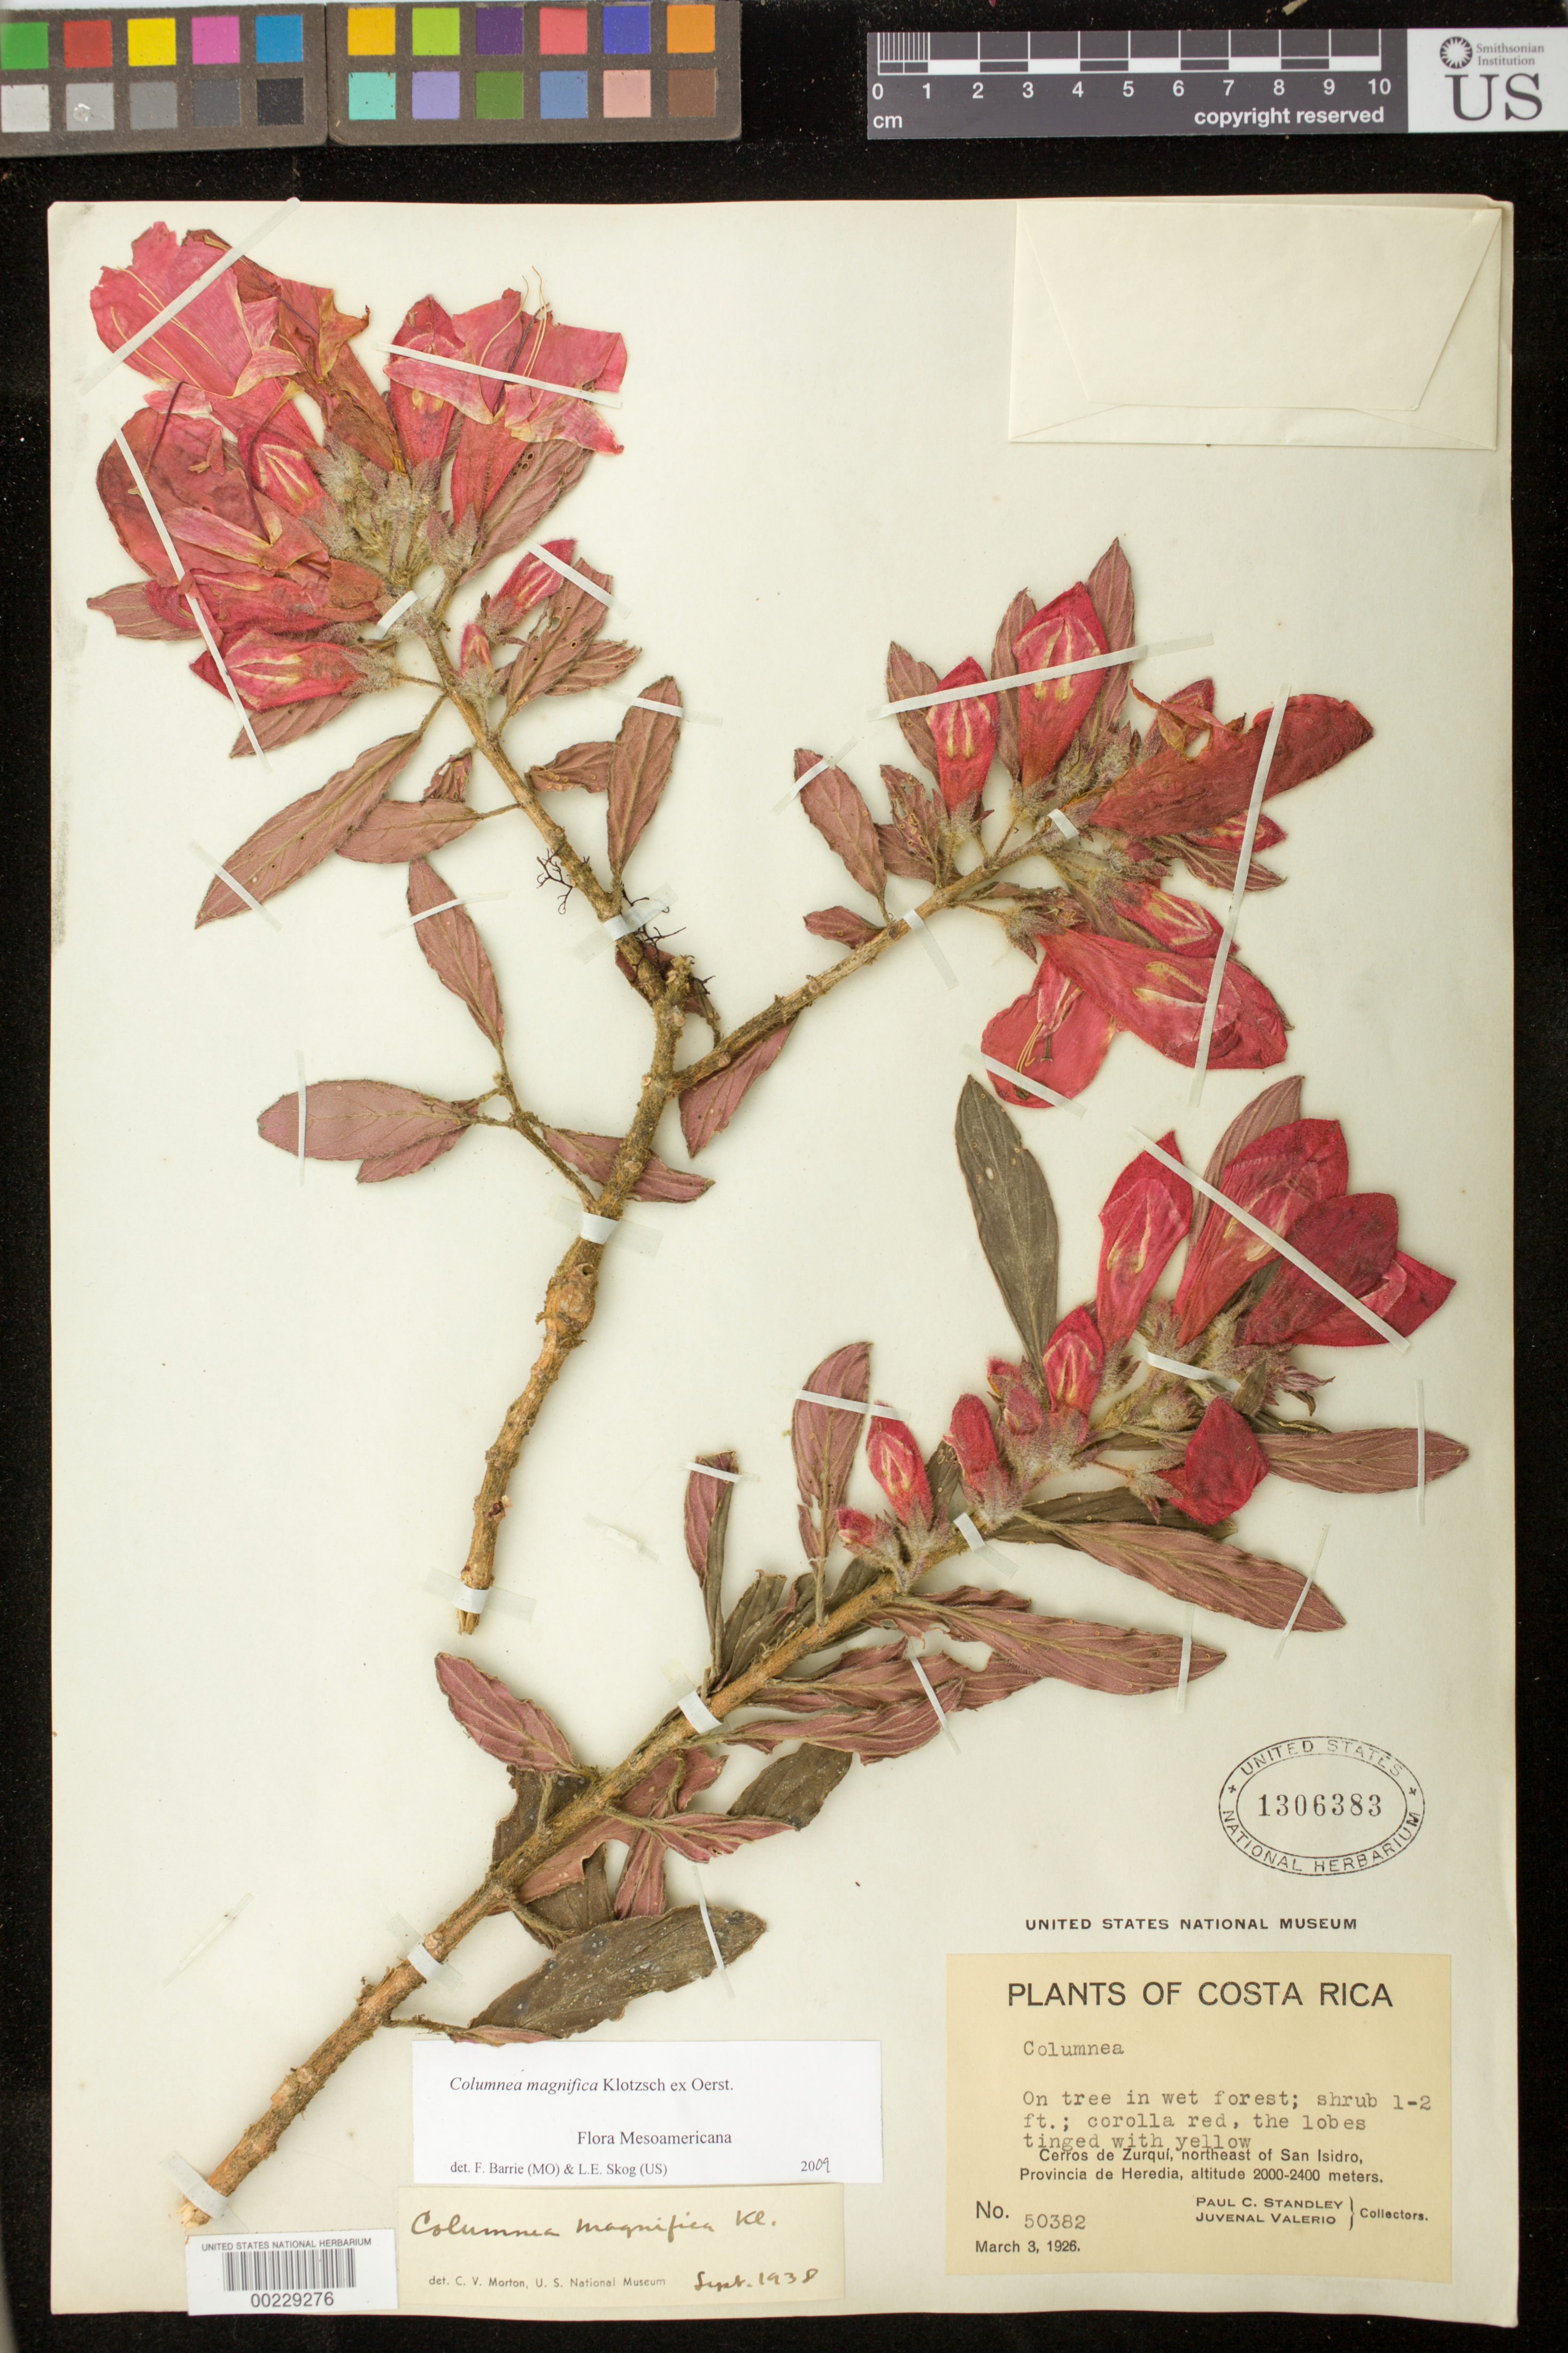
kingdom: Plantae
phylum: Tracheophyta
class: Magnoliopsida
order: Lamiales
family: Gesneriaceae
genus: Columnea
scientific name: Columnea magnifica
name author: Klotzsch ex Oerst.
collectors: P. C. Standley & J. Valerio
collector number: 50382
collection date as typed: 03 Mar 1926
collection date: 1926-03-03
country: Costa Rica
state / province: Heredia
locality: Cerros de Zurqui, NE of San Isidro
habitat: On tree in wet forest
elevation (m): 2000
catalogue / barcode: US 1306383